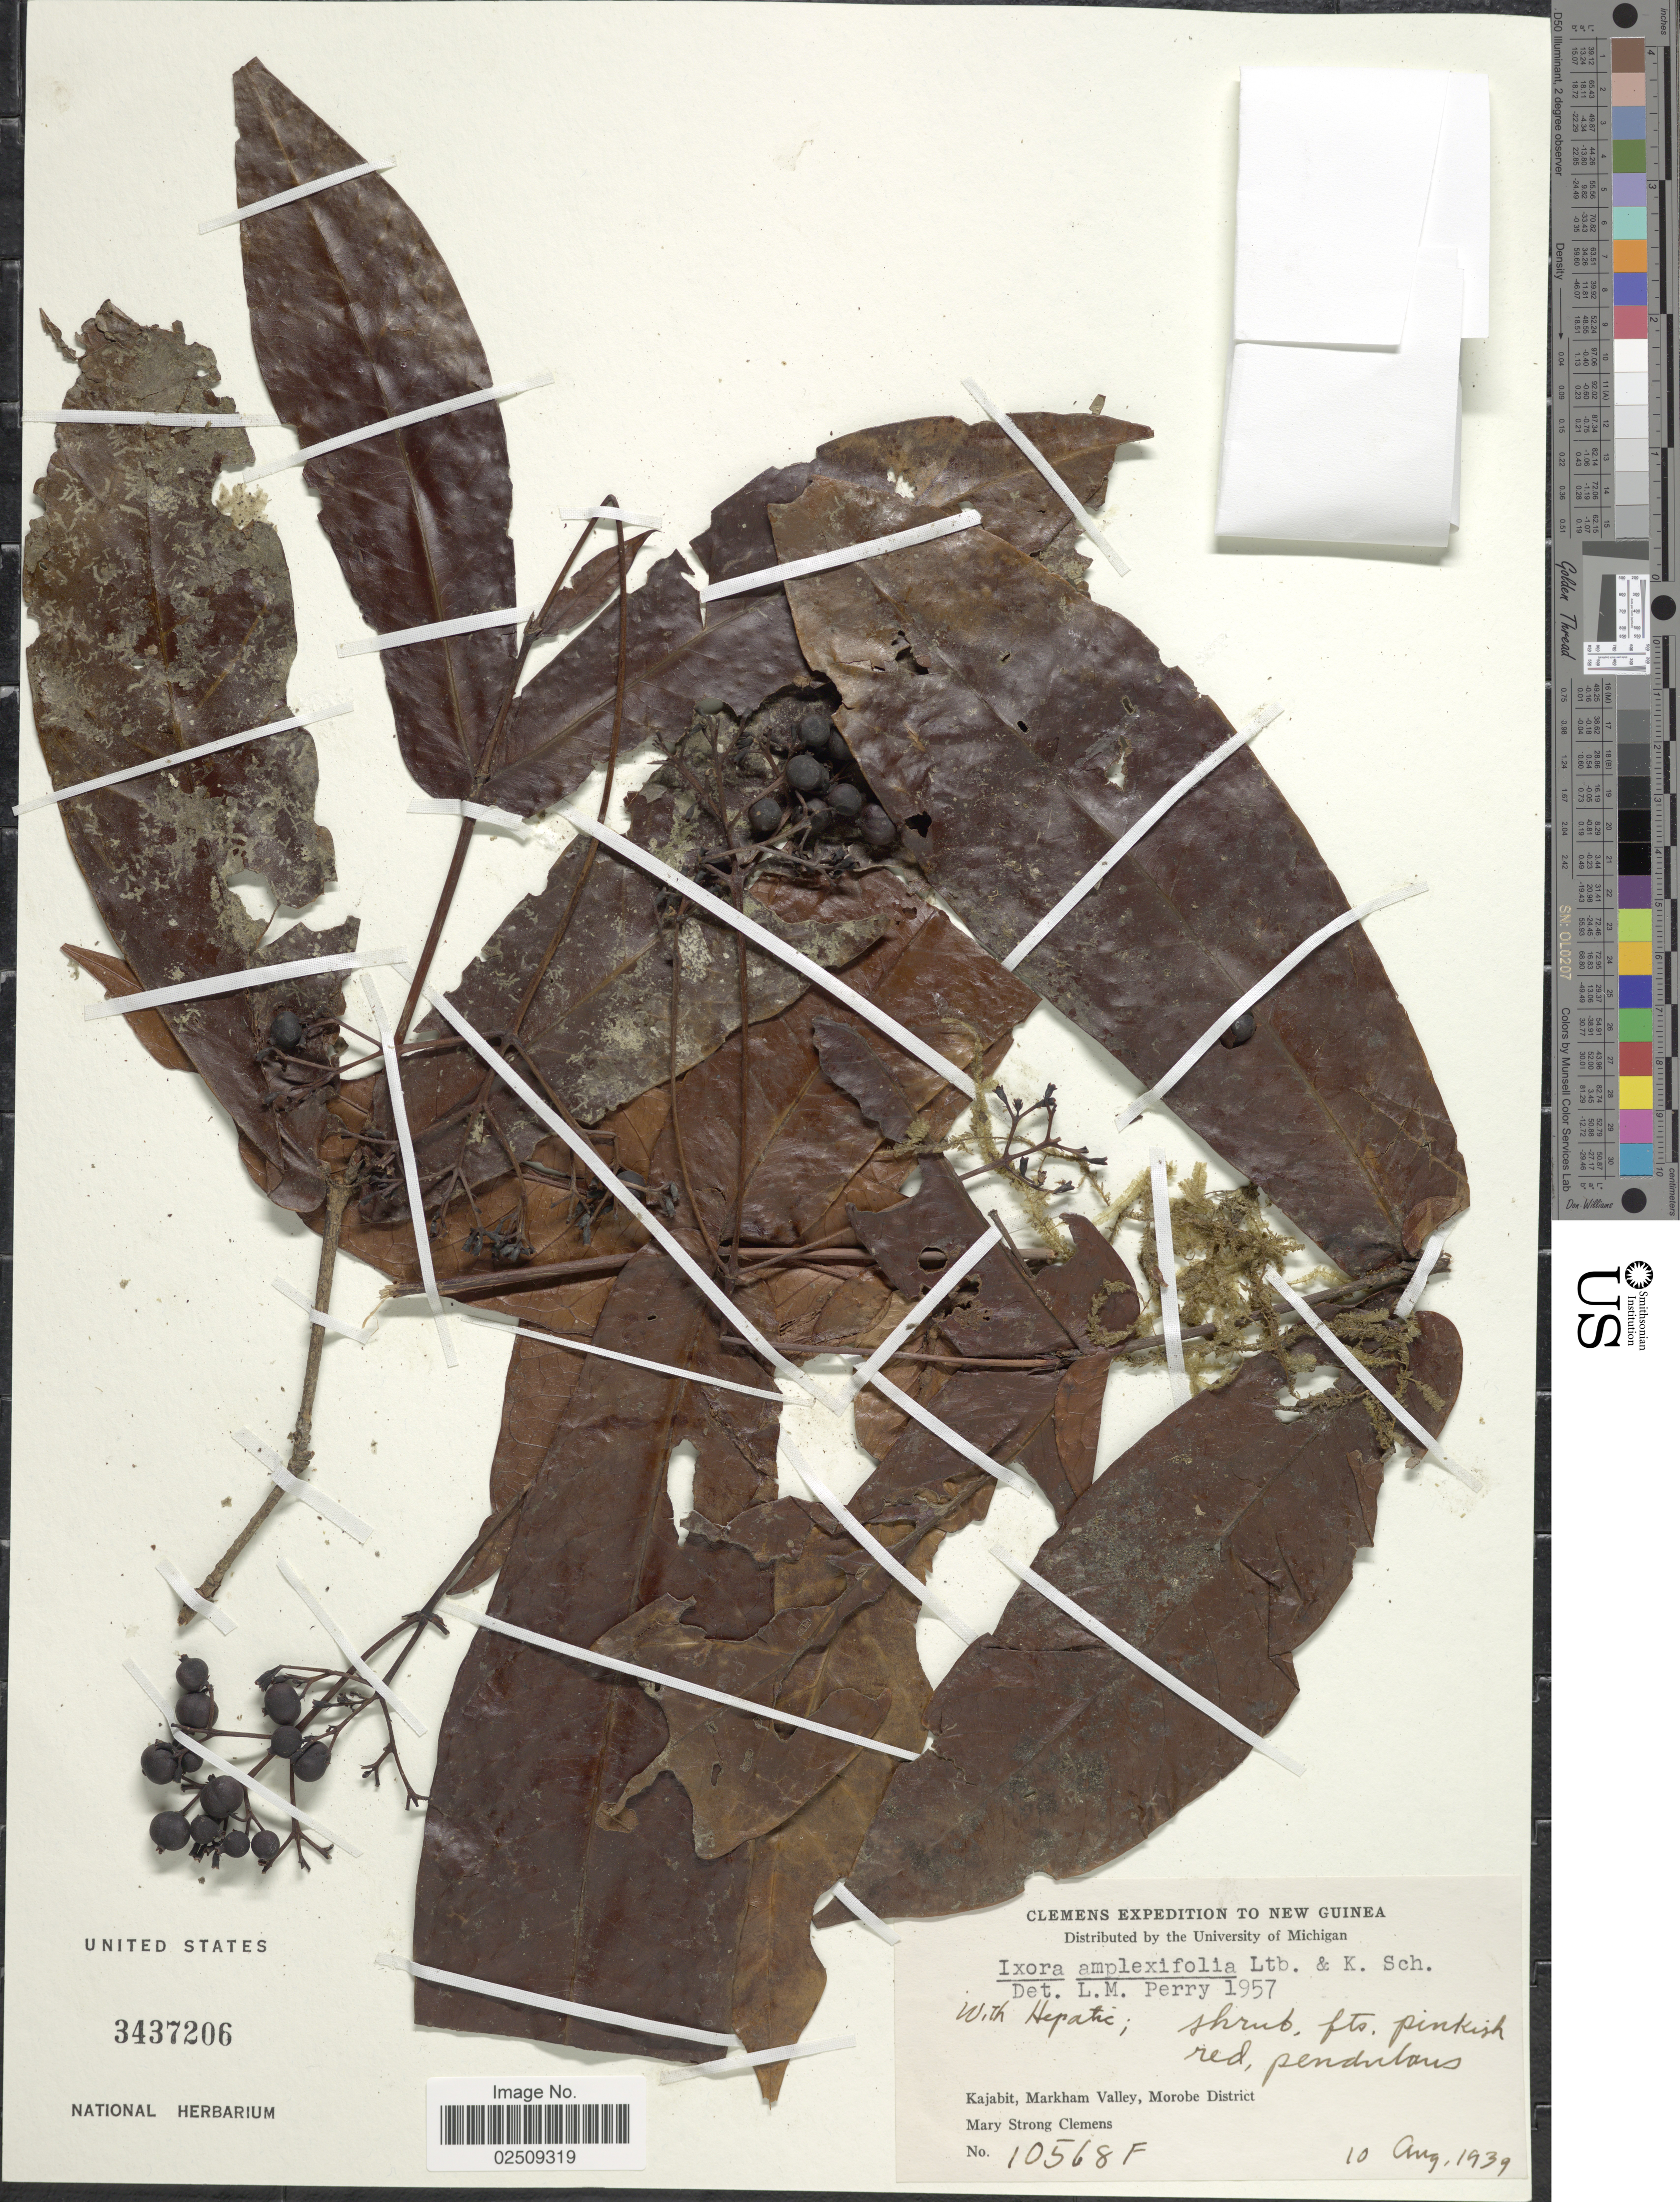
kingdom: Plantae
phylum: Tracheophyta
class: Magnoliopsida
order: Gentianales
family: Rubiaceae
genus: Ixora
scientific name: Ixora amplexifolia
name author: Lauterb. & K. Schum.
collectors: M. S. Clemens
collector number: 10568F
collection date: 1939-08-10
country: Papua New Guinea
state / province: Morobe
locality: New Guinea. Kajabit, Markham Valley, Morobe District.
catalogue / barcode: US 3437206